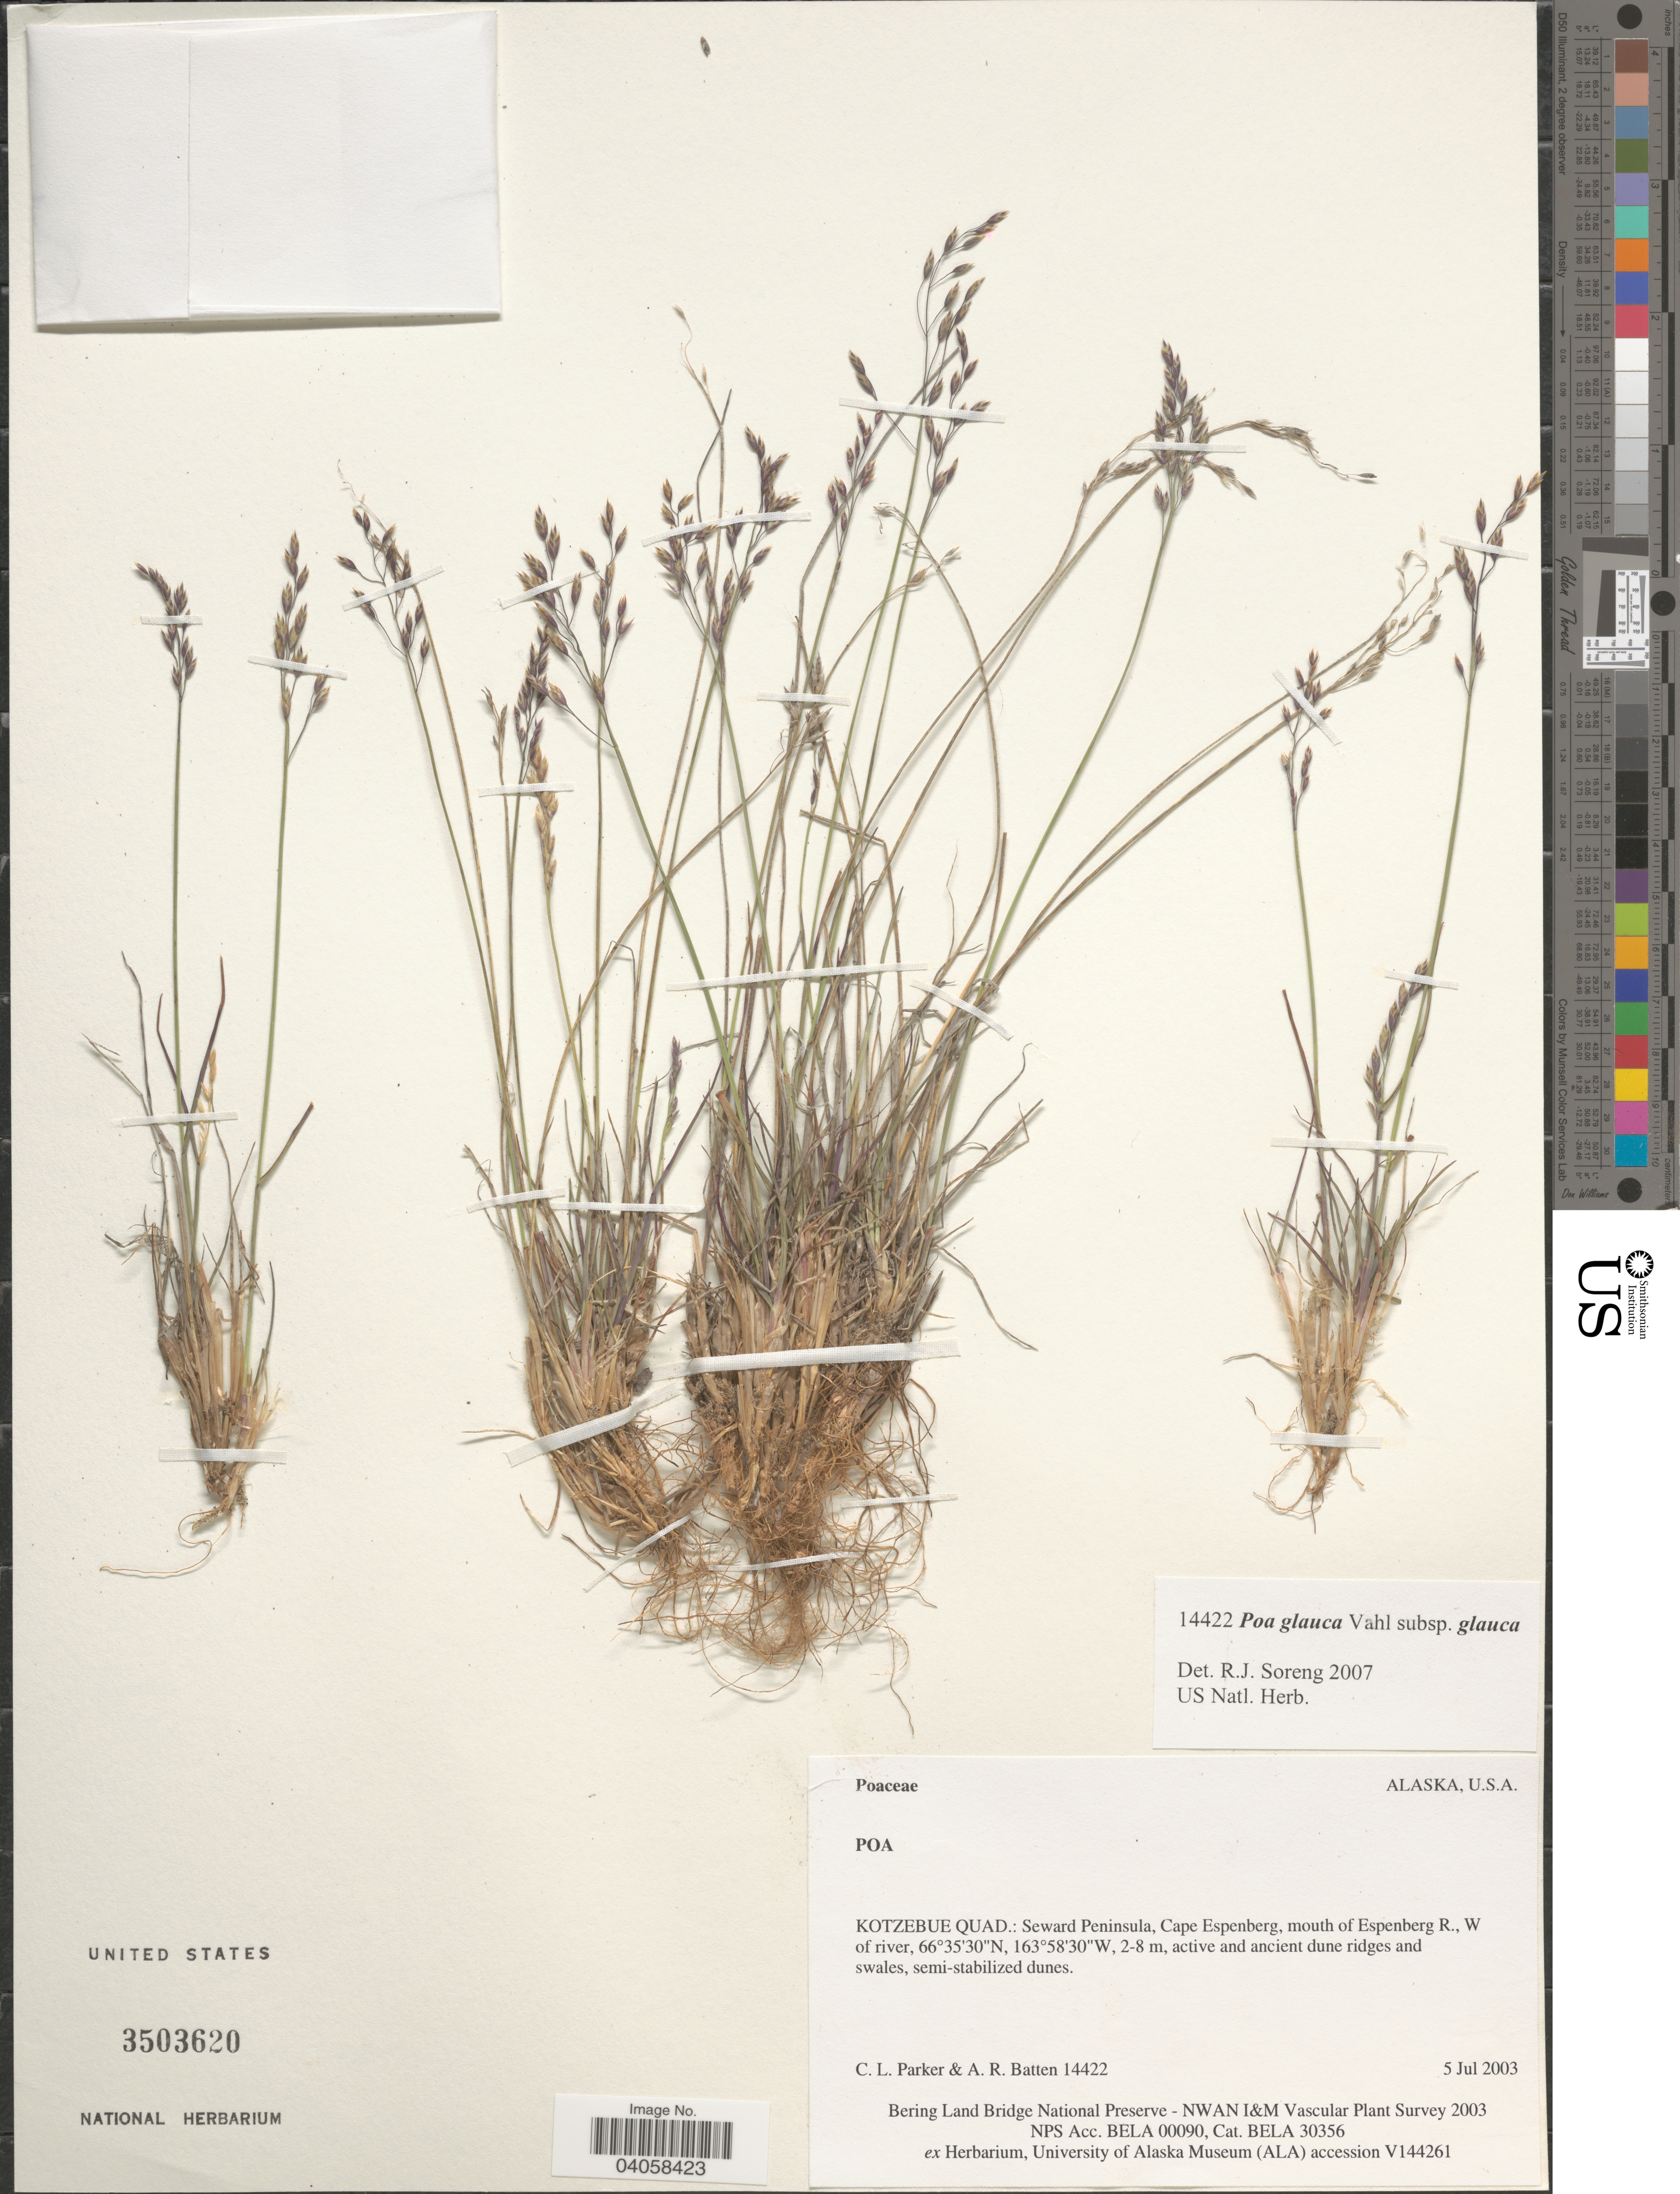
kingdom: Plantae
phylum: Tracheophyta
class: Liliopsida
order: Poales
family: Poaceae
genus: Poa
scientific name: Poa glauca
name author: Vahl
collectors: C. L. Parker & A. Batten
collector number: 14422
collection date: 2003-07-05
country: United States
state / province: Alaska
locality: Kotzebue Quad.: Seward Peninsula, Cape Espenberg, mouth of Espenberg R., W of river.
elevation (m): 2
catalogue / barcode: US 3503620